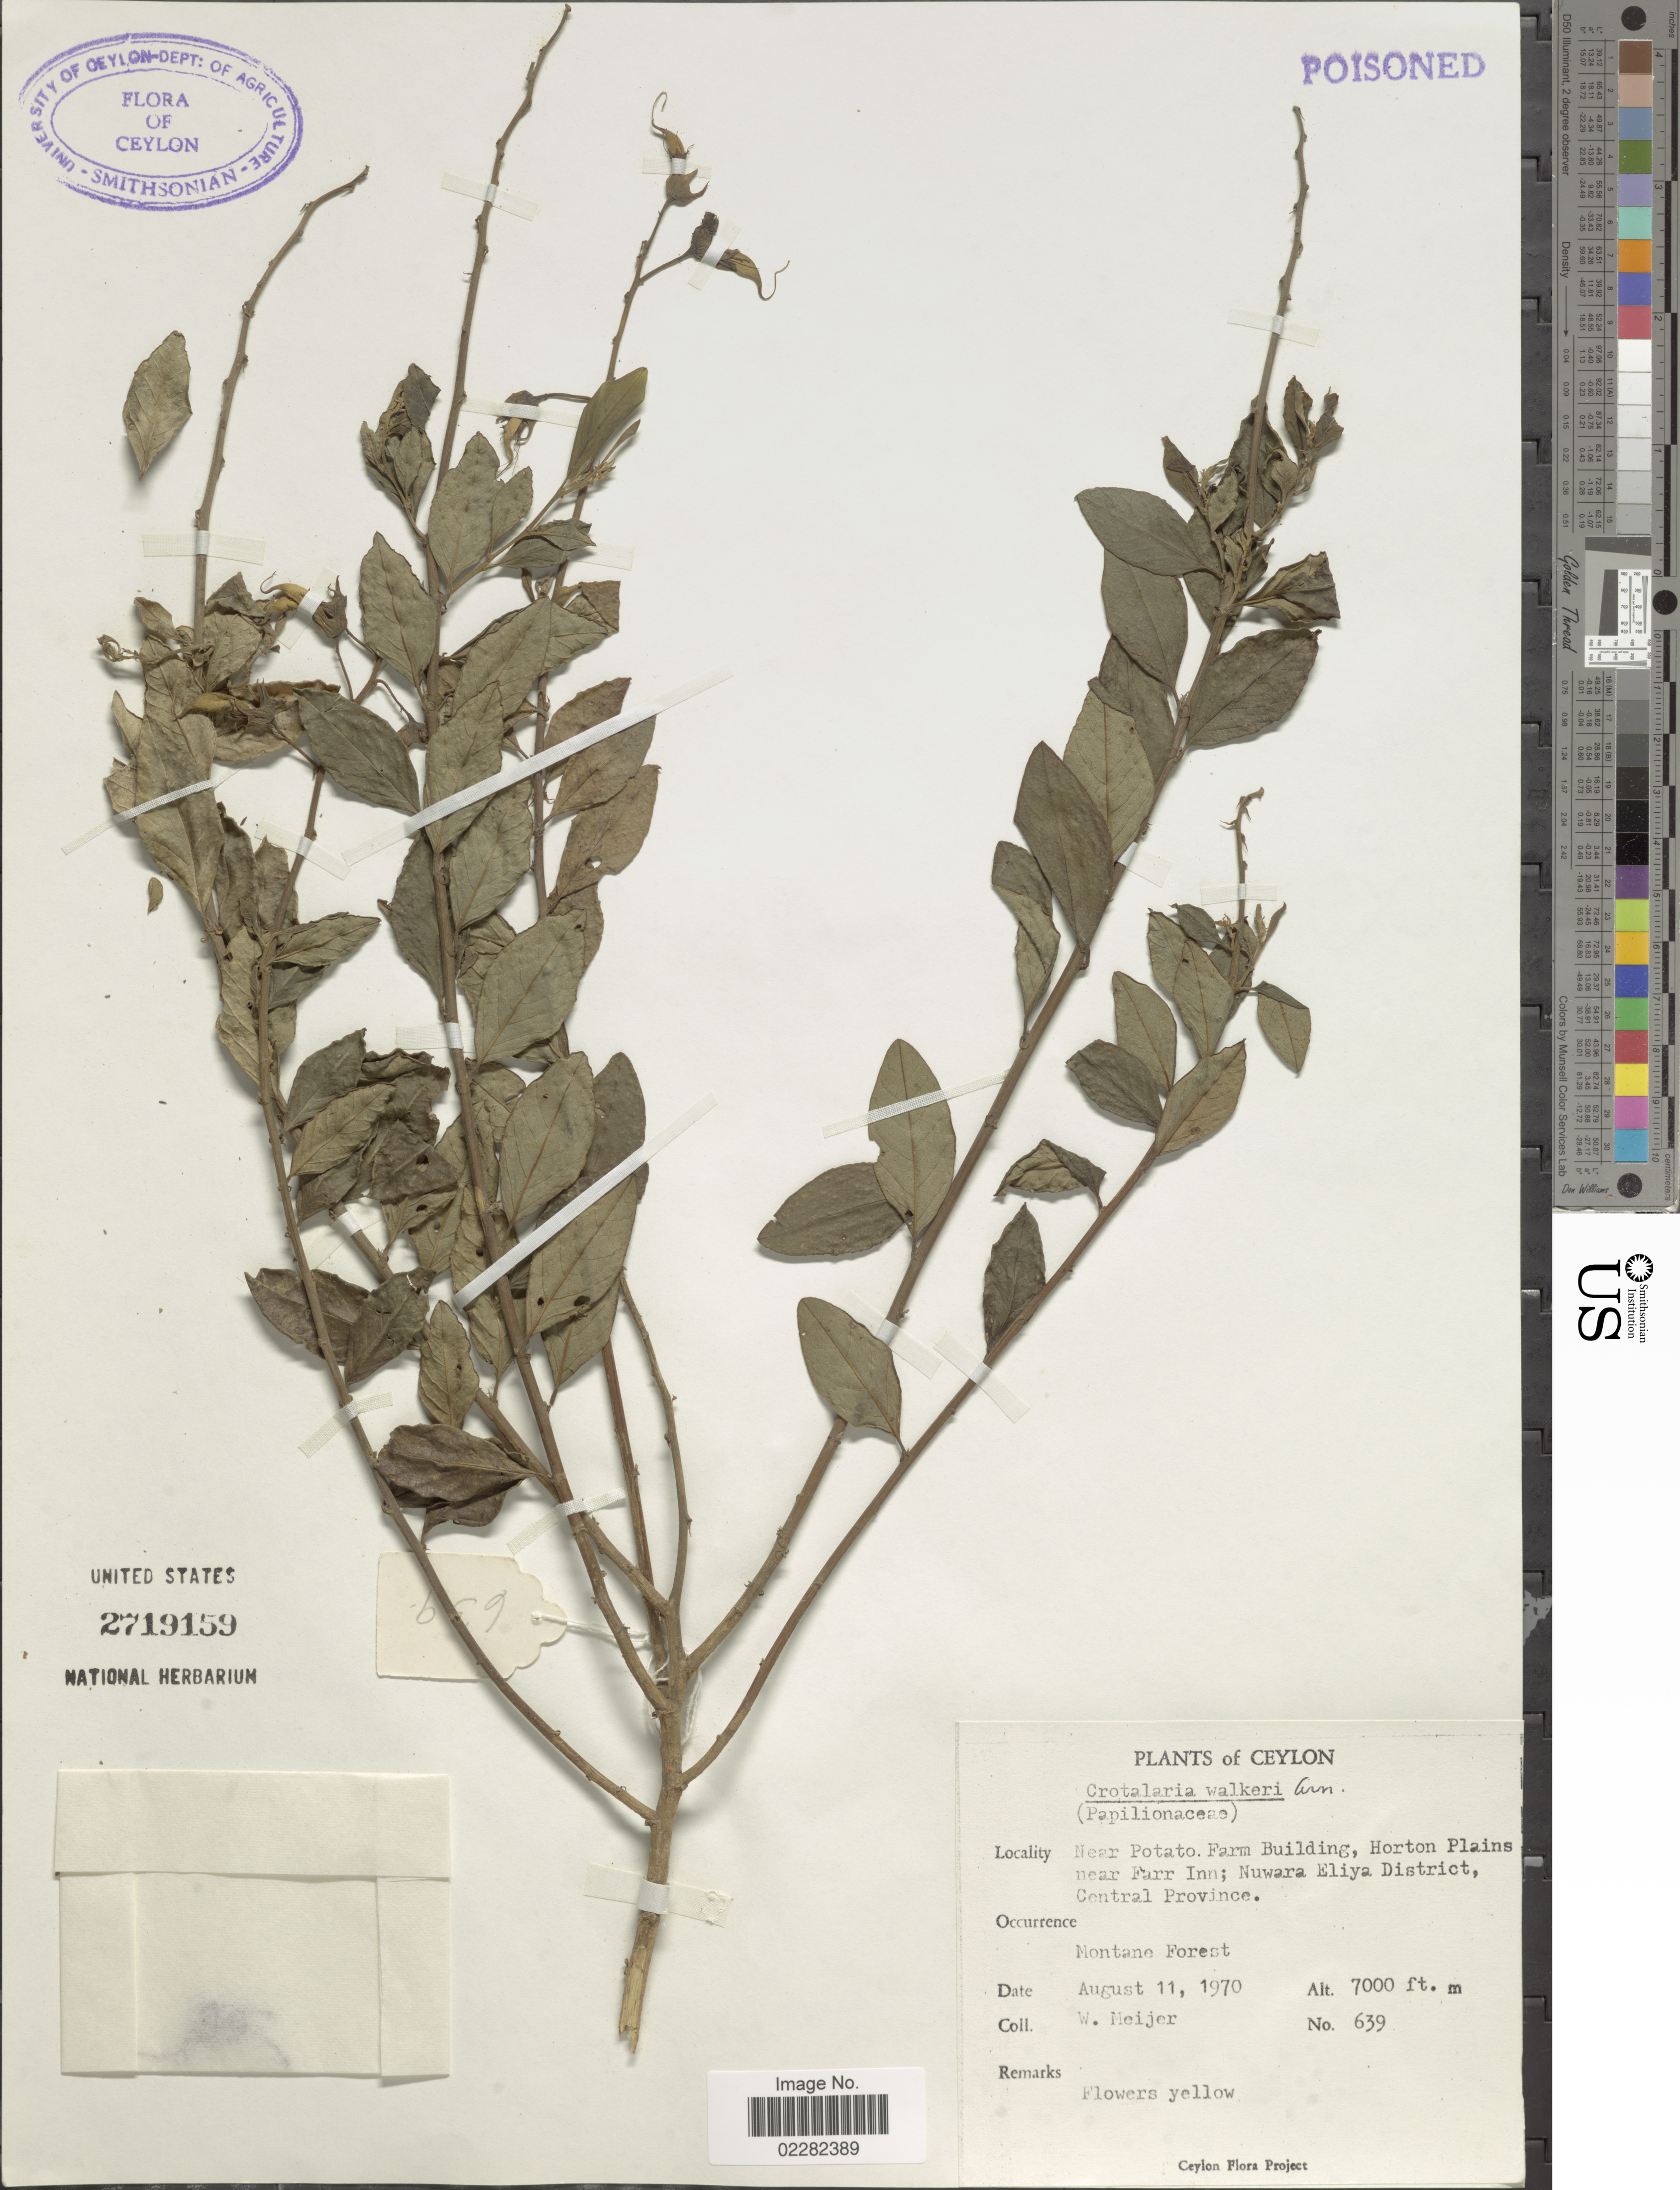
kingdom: Plantae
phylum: Tracheophyta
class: Magnoliopsida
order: Fabales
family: Fabaceae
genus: Crotalaria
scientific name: Crotalaria walkeri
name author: Arn.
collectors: W. Meijer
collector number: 639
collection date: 1970-08-11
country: Sri Lanka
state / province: Central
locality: Ceylon, Near Potato Farm Building, Horton Plains near Farr Inn; Nuwara Eliya District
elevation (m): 2134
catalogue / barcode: US 2719159